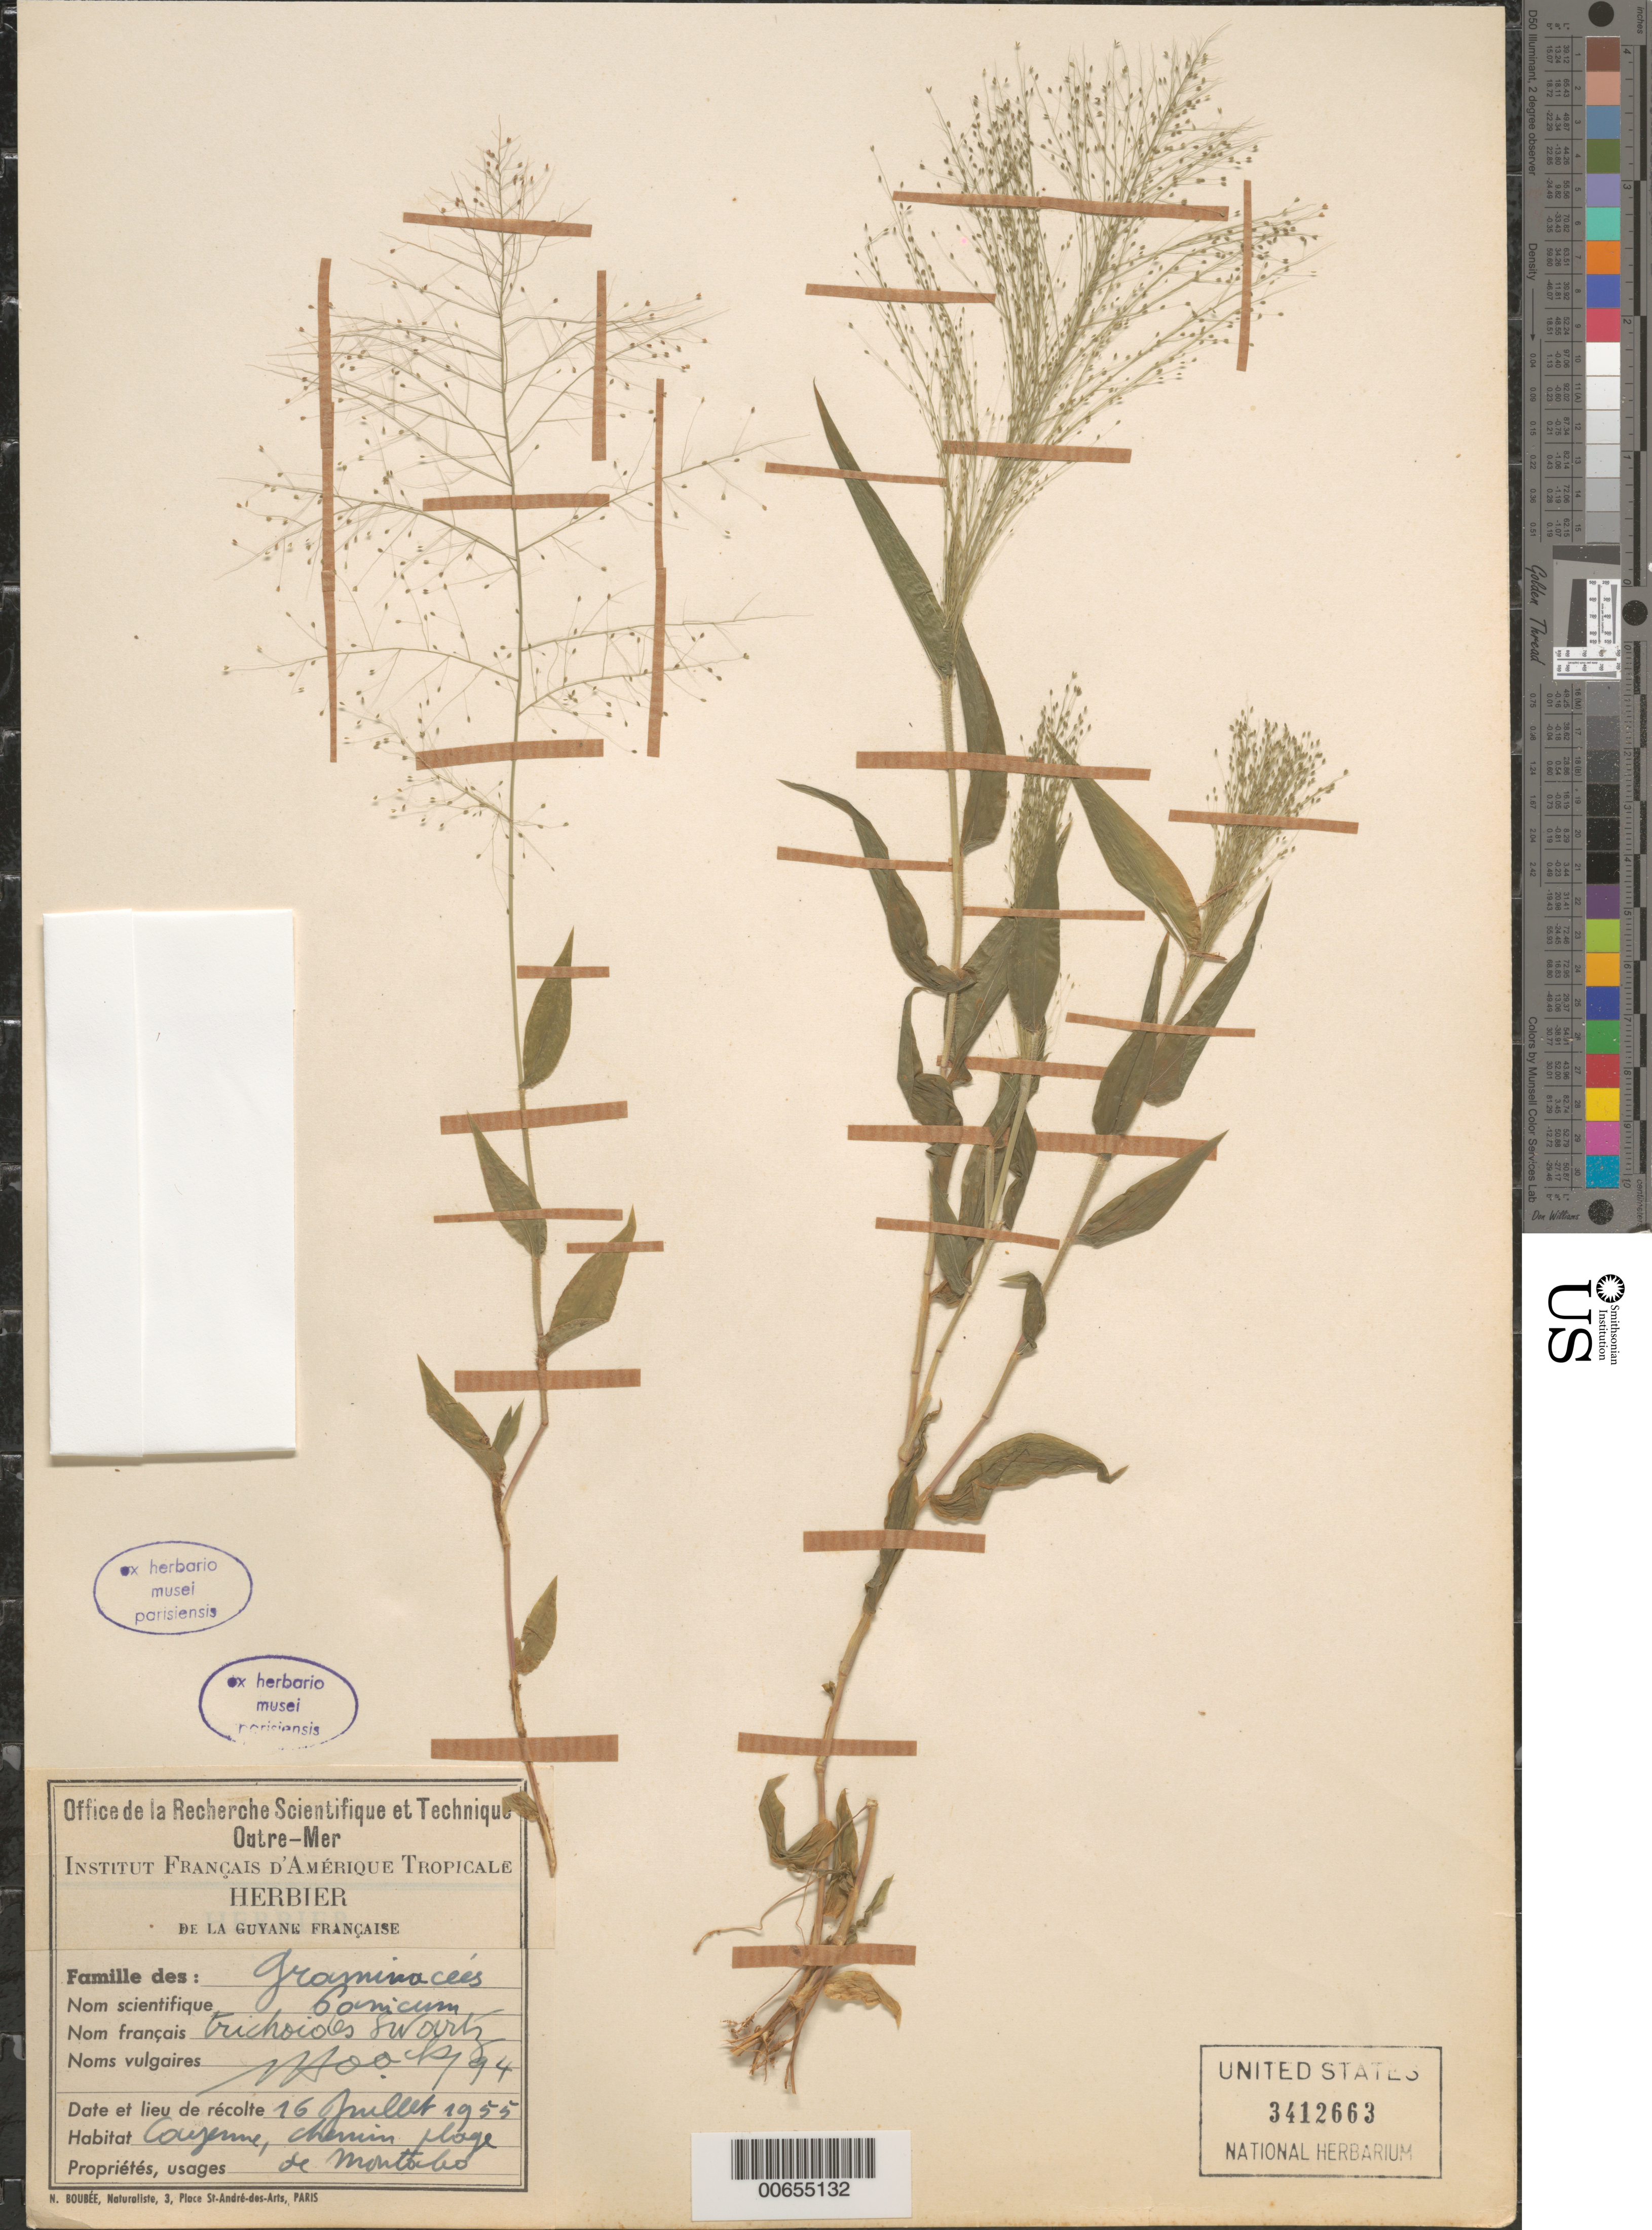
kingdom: Plantae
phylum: Tracheophyta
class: Liliopsida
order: Poales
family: Poaceae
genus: Panicum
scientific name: Panicum trichoides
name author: Sw.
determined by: Judziewicz, E. J.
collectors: J. Hoock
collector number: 94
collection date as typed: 16-Jul-55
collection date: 1955-07-16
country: French Guiana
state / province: Cayenne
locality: Cayenne, chemin de la plage de Montabo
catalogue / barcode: US 3412663